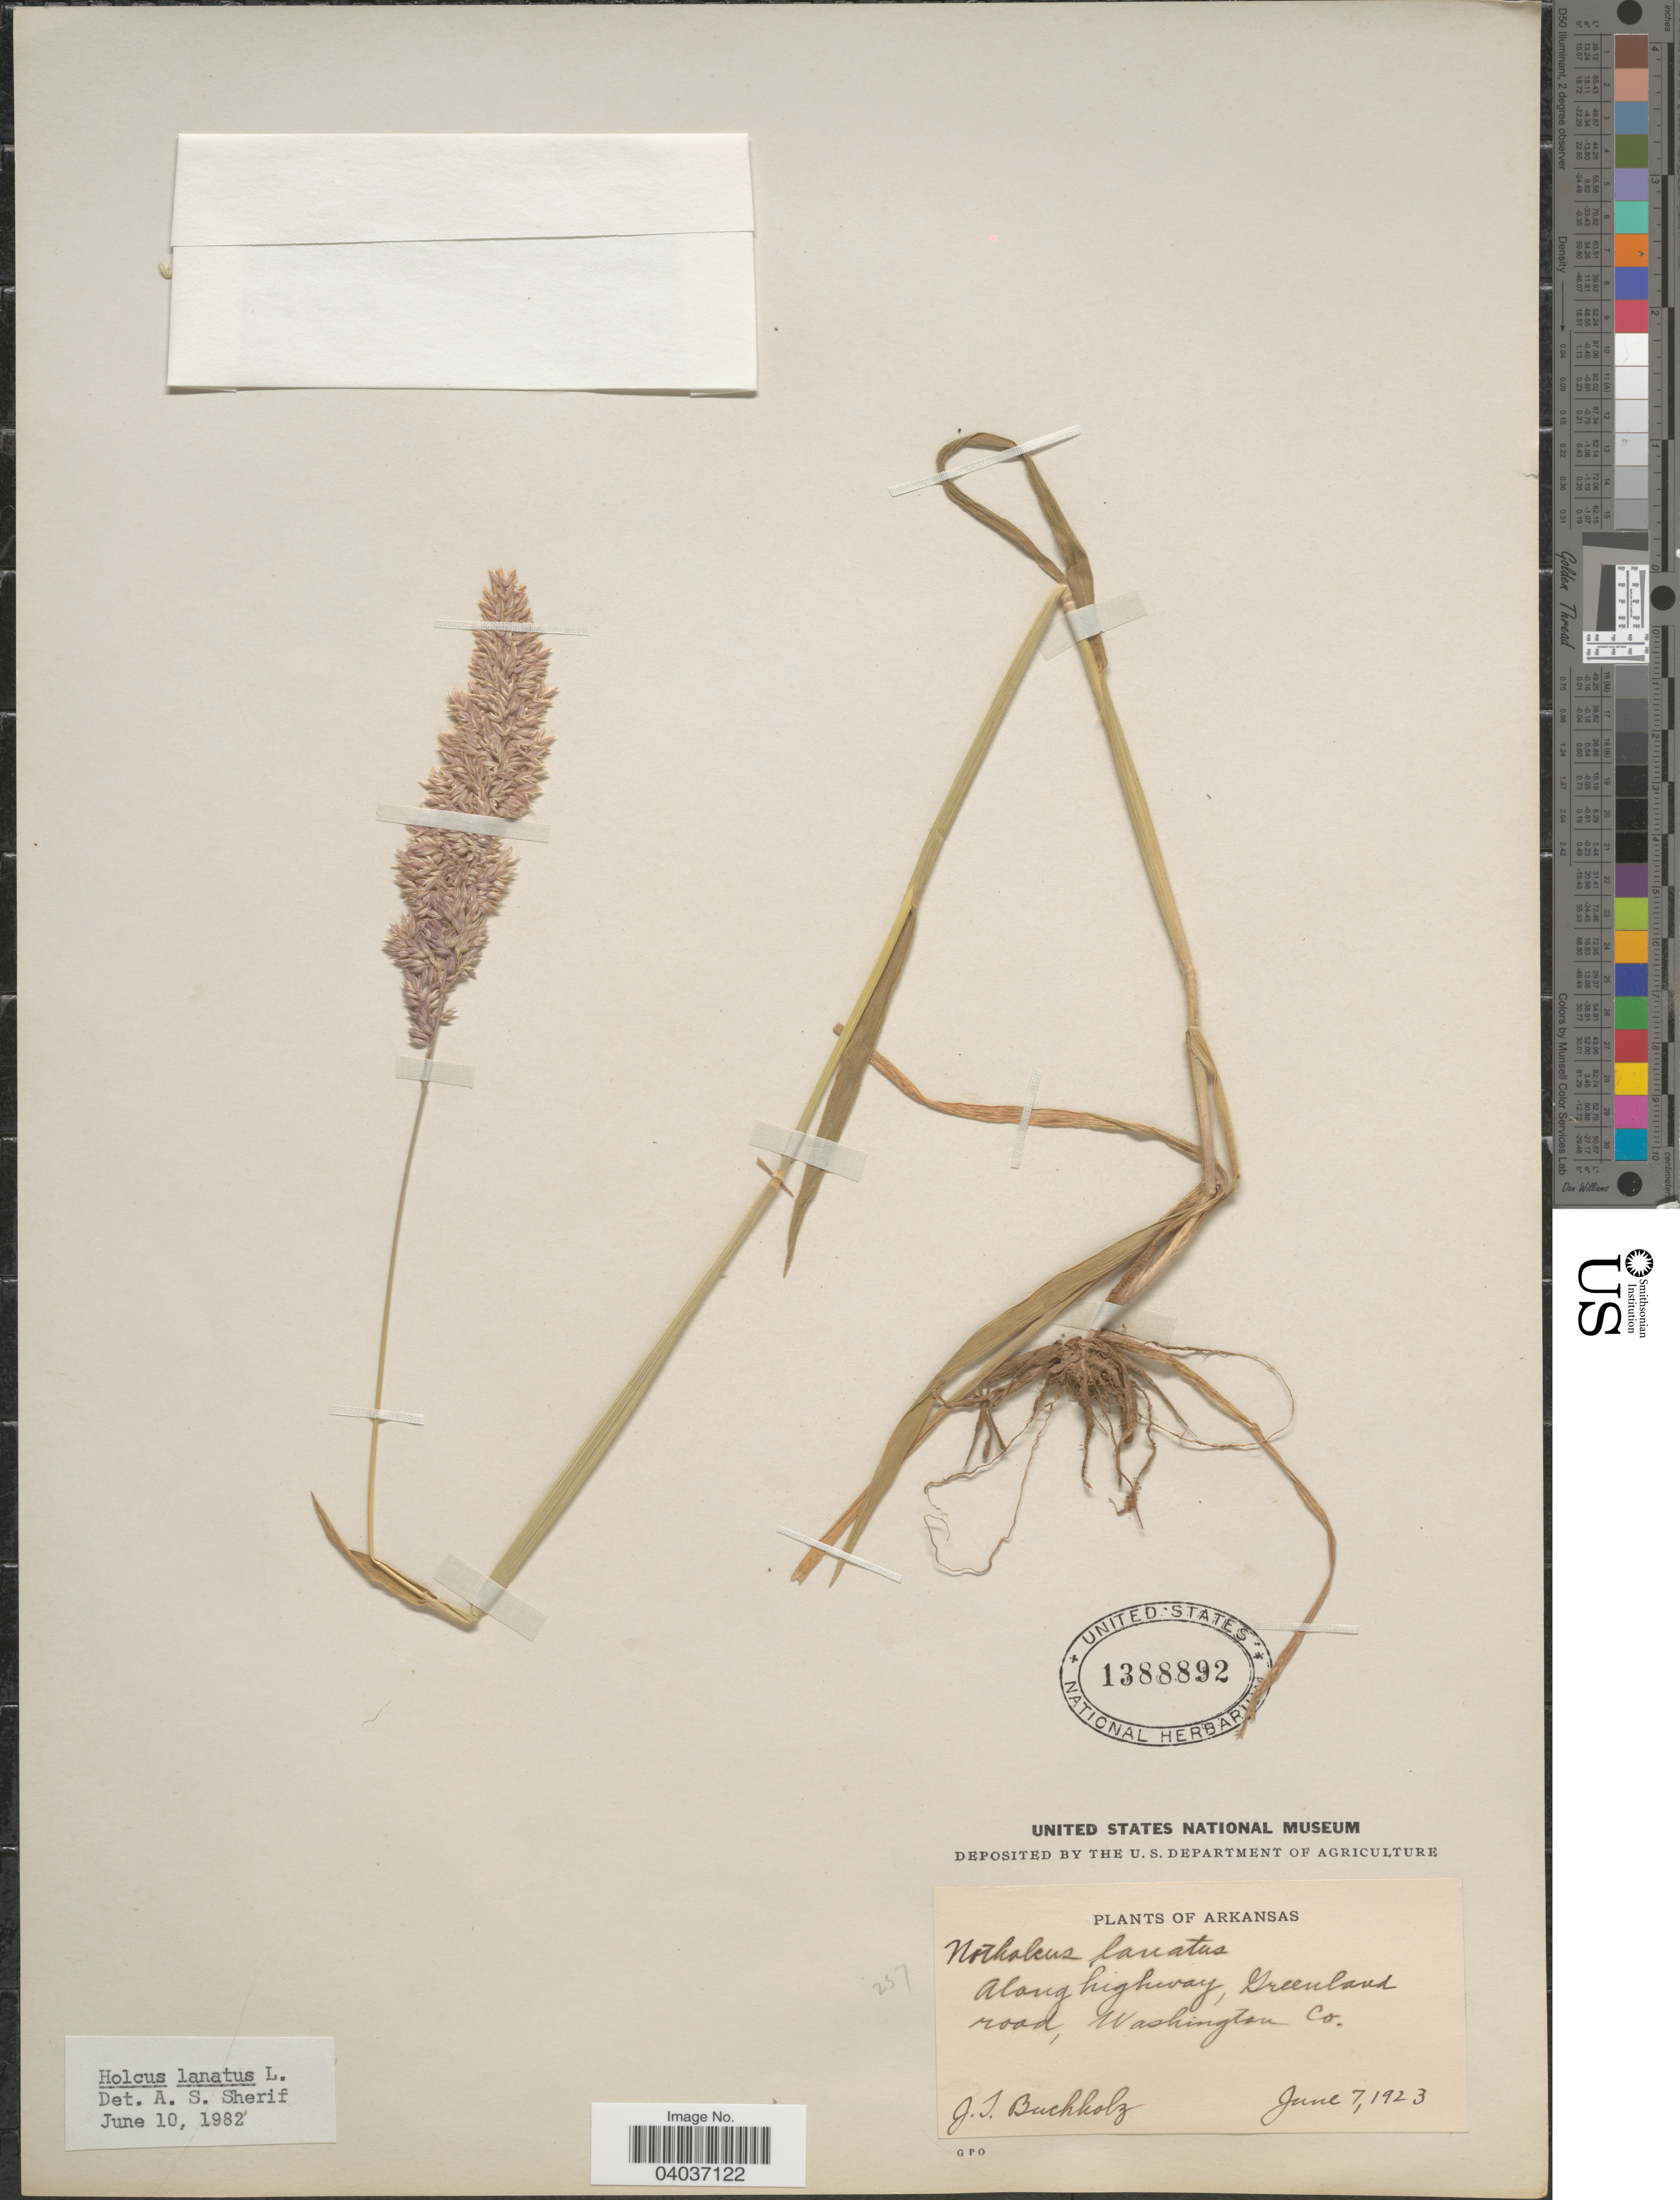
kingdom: Plantae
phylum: Tracheophyta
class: Liliopsida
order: Poales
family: Poaceae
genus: Holcus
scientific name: Holcus lanatus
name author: L.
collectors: J. T. Buchholz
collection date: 1923-06-07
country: United States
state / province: Arkansas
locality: Along highway, Greenland road, Washington Co.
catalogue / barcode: US 1388892